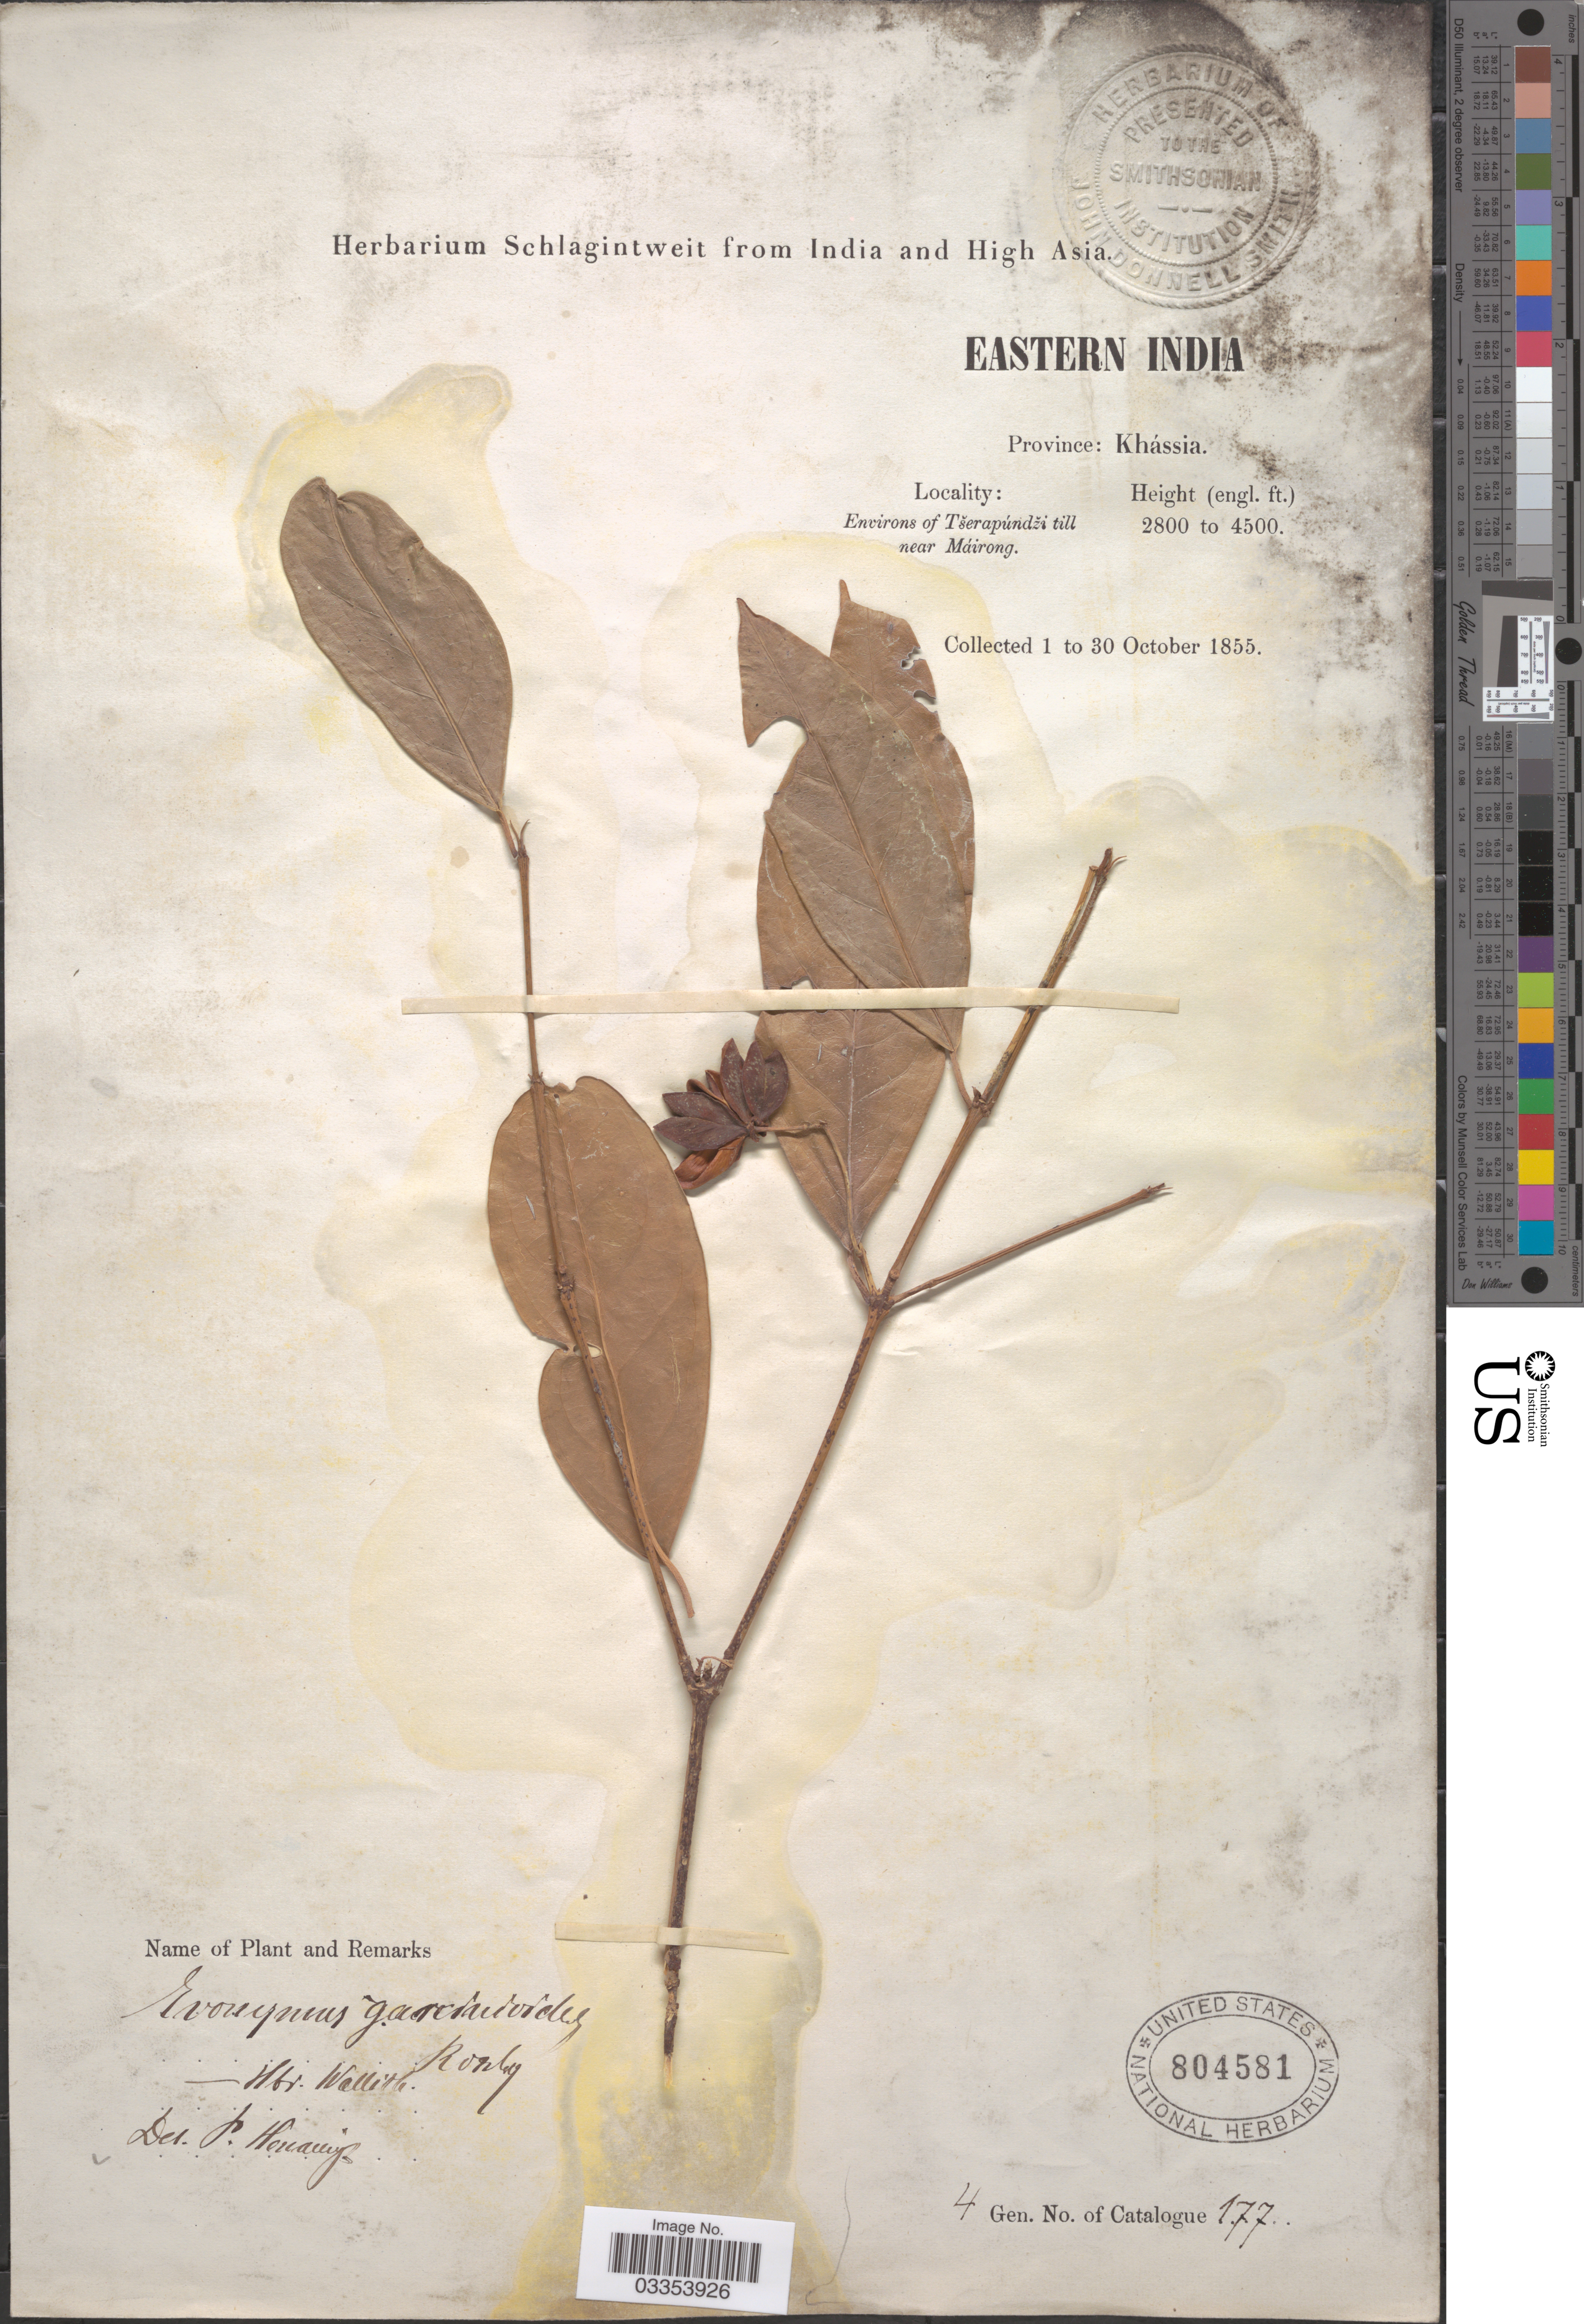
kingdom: Plantae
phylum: Tracheophyta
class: Magnoliopsida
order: Celastrales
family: Celastraceae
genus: Microtropis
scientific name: Microtropis discolor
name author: (Wall.) Arn.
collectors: ex herb. Schlagintweit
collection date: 1855-10-01/1855-10-30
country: India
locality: Eastern India. Province: Khássia. Environs of Tšerapúndži till near Máirong.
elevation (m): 853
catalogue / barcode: US 804581